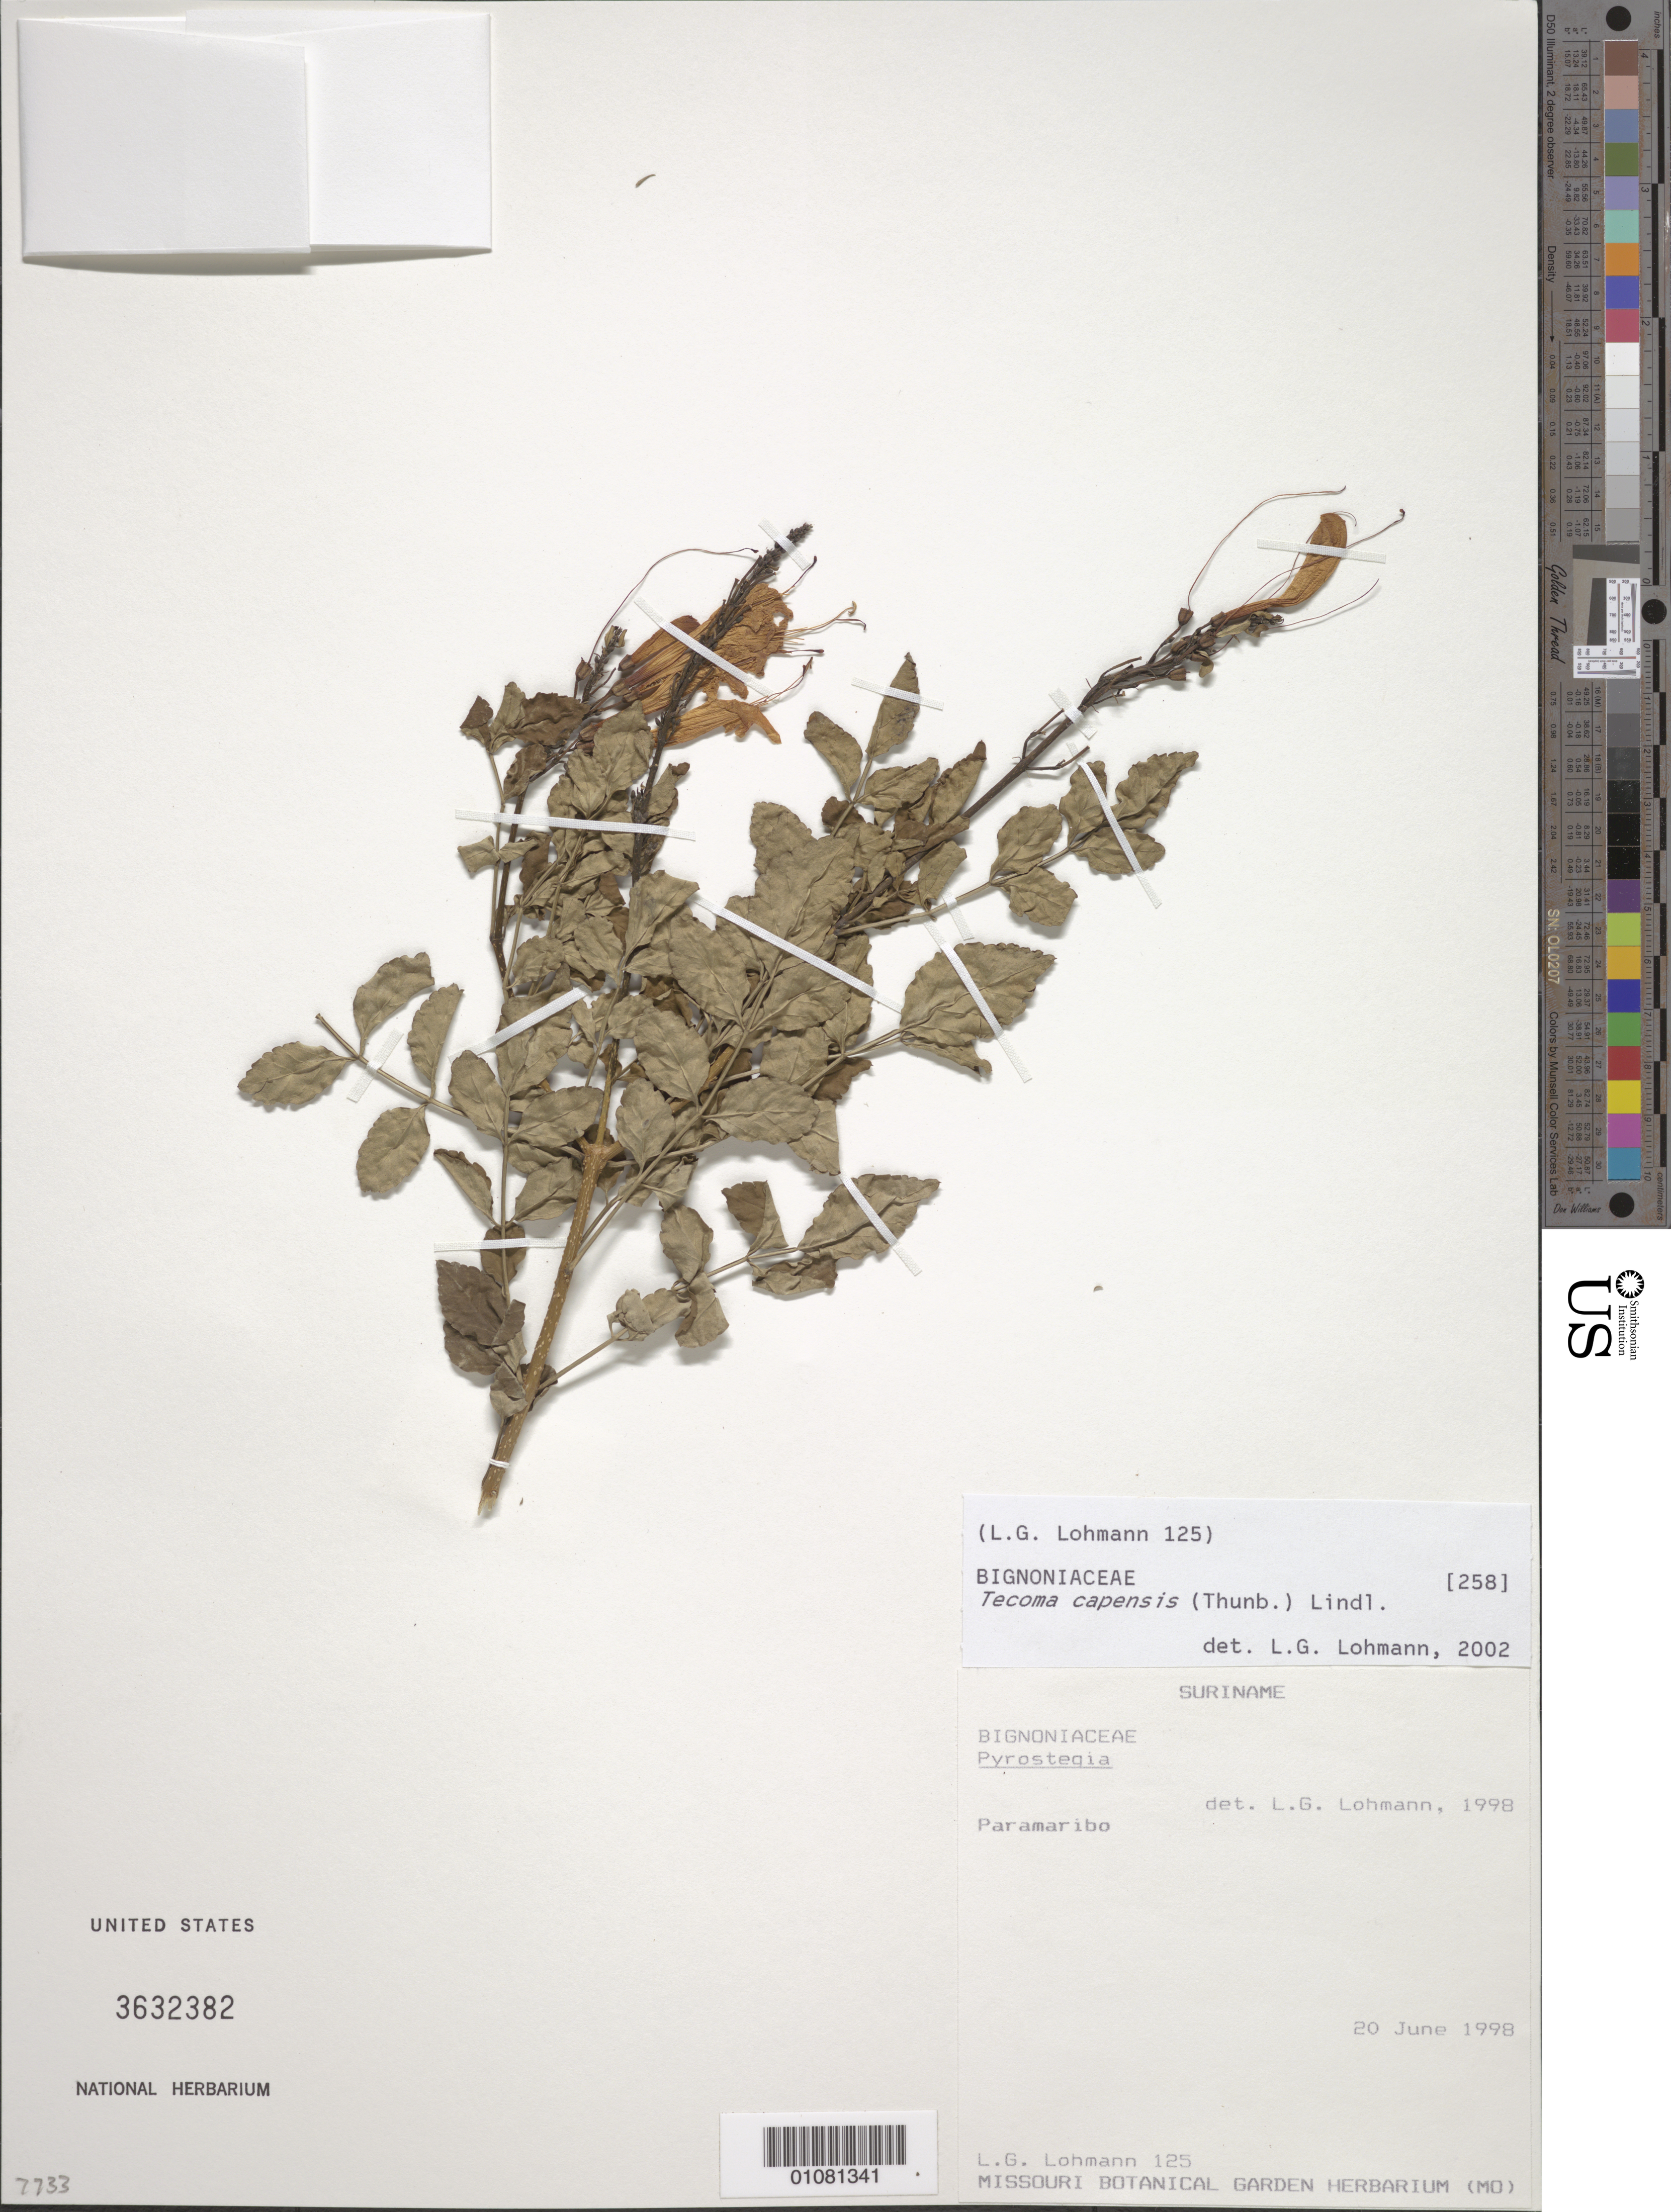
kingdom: Plantae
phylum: Tracheophyta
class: Magnoliopsida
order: Lamiales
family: Bignoniaceae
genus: Tecoma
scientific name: Tecoma capensis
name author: (Thunb.) Lindl.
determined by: Lohmann, L. G.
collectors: L. G. Lohmann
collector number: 125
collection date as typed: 20-Jun-98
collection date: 1998-06-20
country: Suriname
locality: Paramaribo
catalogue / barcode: US 3632382